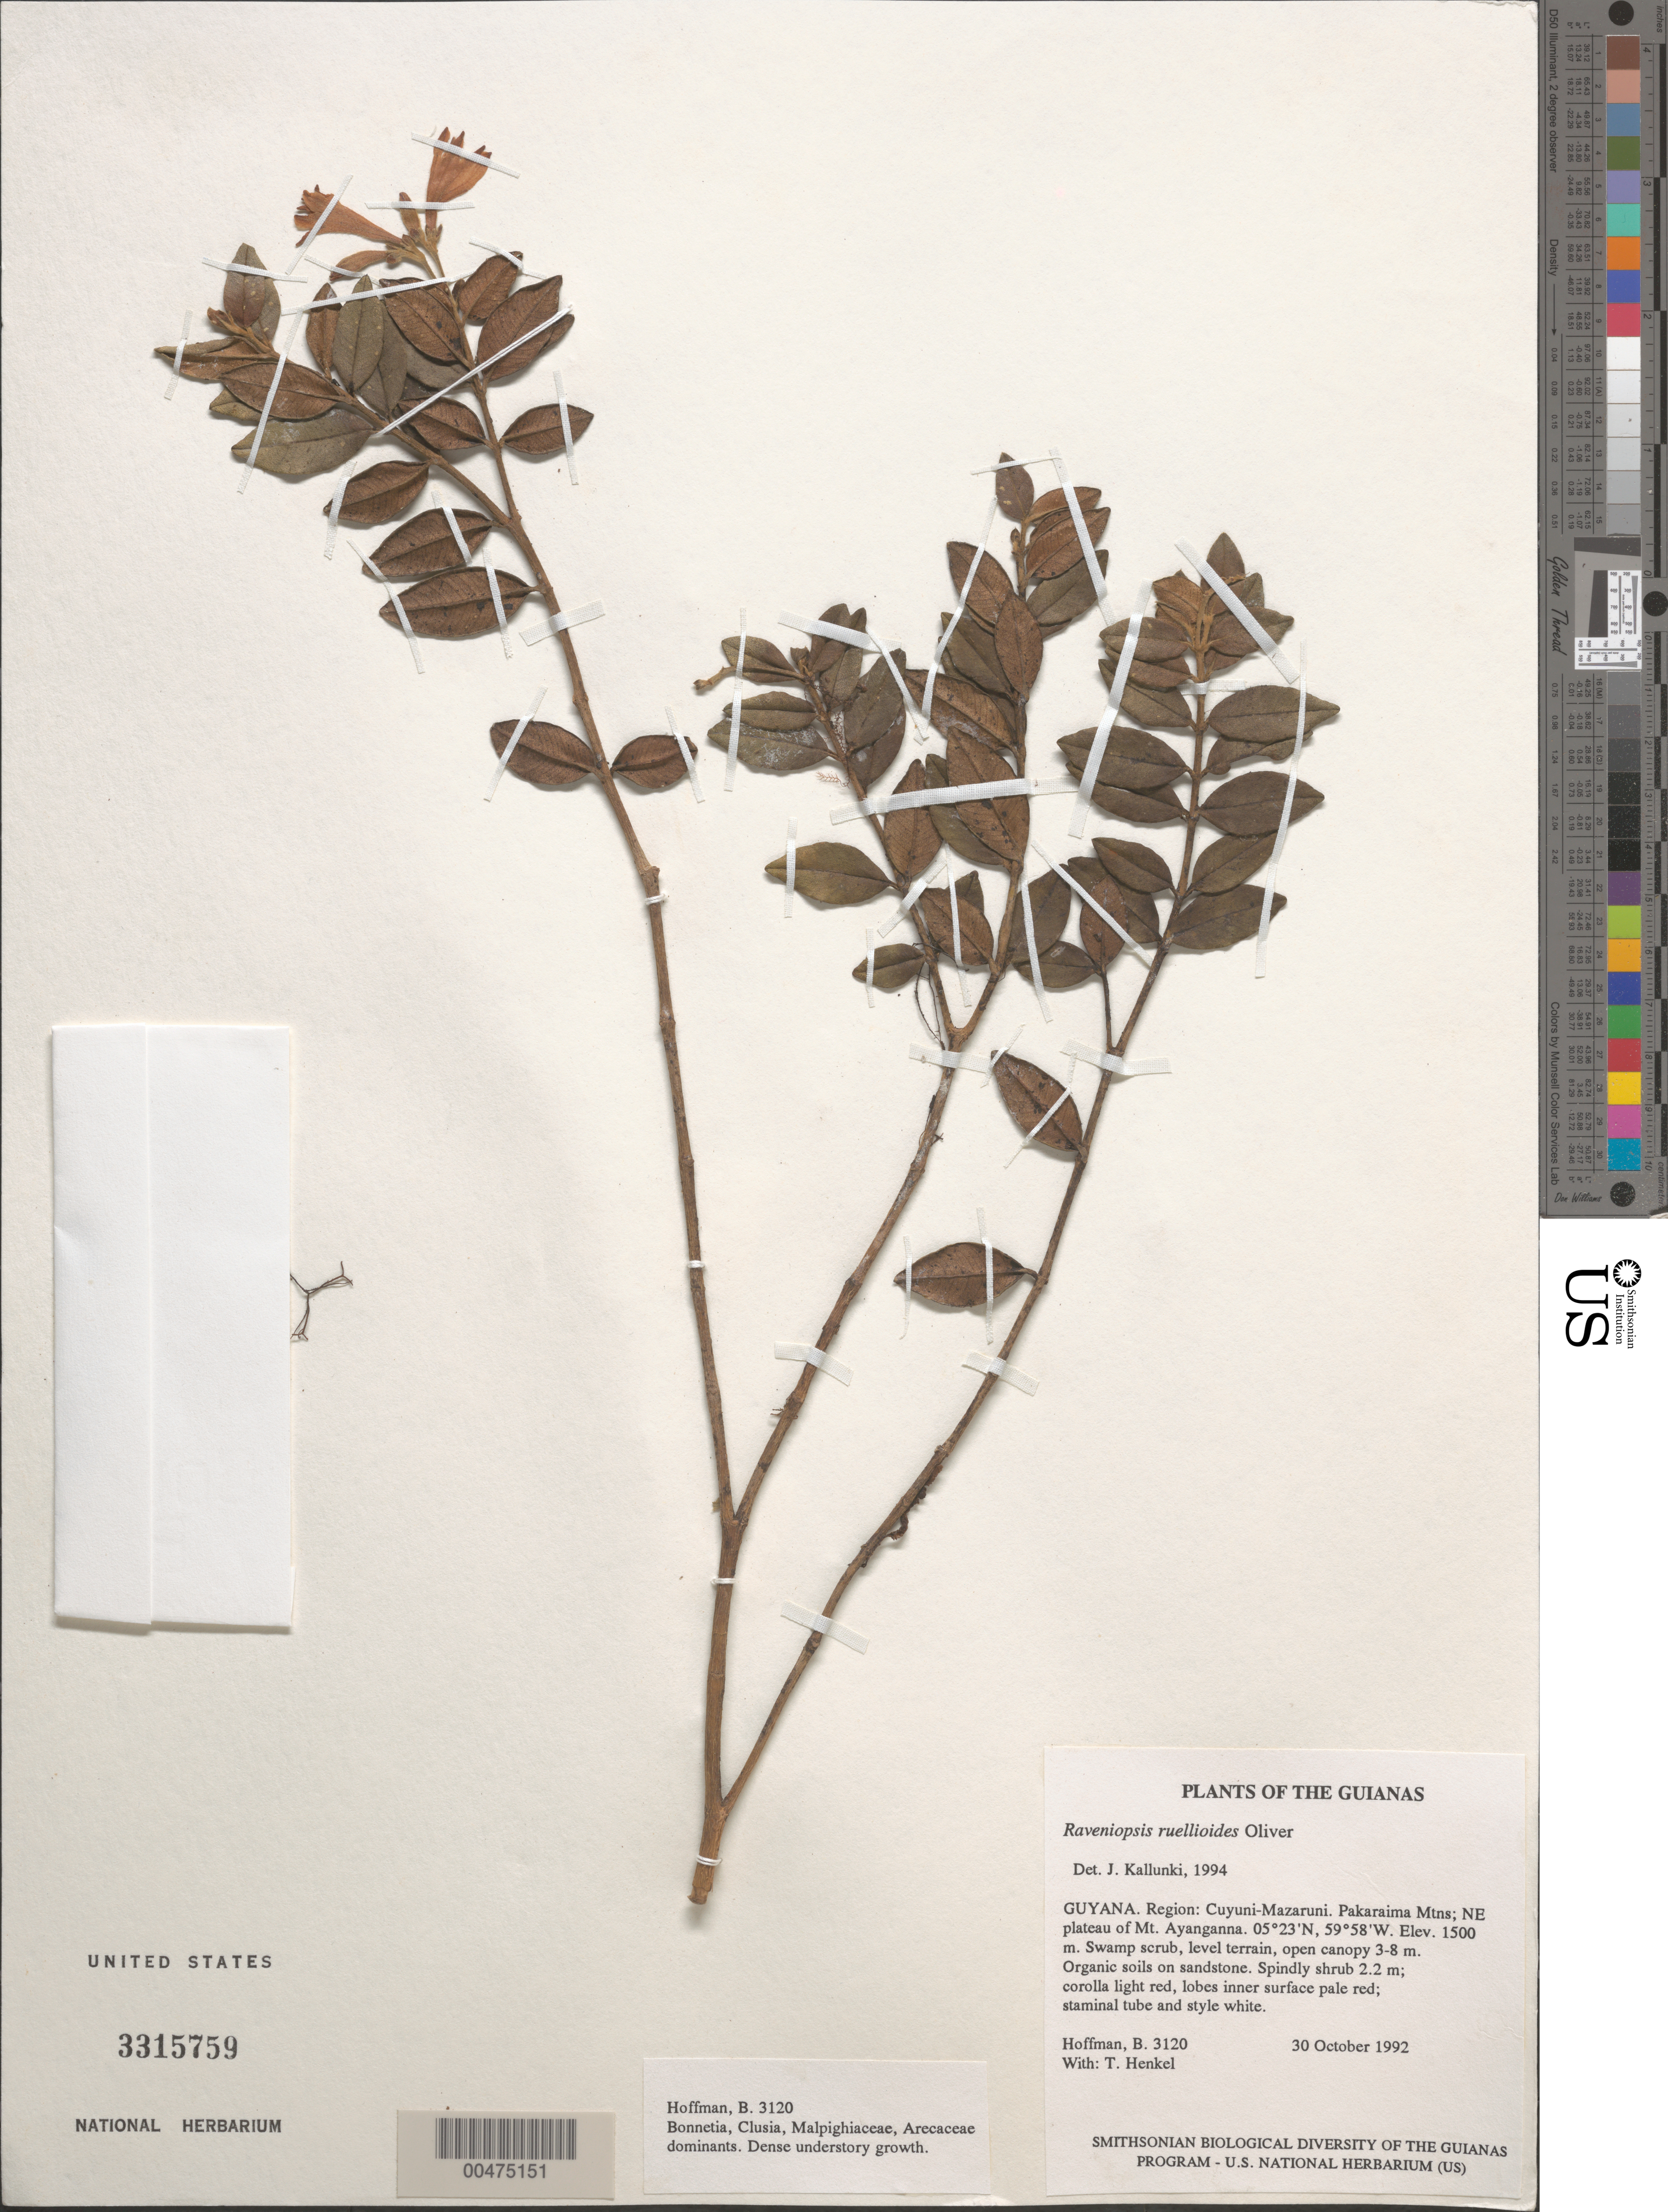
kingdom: Plantae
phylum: Tracheophyta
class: Magnoliopsida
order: Sapindales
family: Rutaceae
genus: Raveniopsis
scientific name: Raveniopsis ruellioides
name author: (Oliv.) R.S. Cowan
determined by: Kallunki, Jacquelyn A.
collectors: B. Hoffman & T. Henkel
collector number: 3120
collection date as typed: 30 October 1992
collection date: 1992-10-30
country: Guyana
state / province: Cuyuni-Mazaruni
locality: Pakaraima Mountains; NE plateau of Mt. Ayanganna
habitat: Swamp scrub, level terrain, open canopy 3-8 m. Organic soils on sandstone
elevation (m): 1500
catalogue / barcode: US 3315759